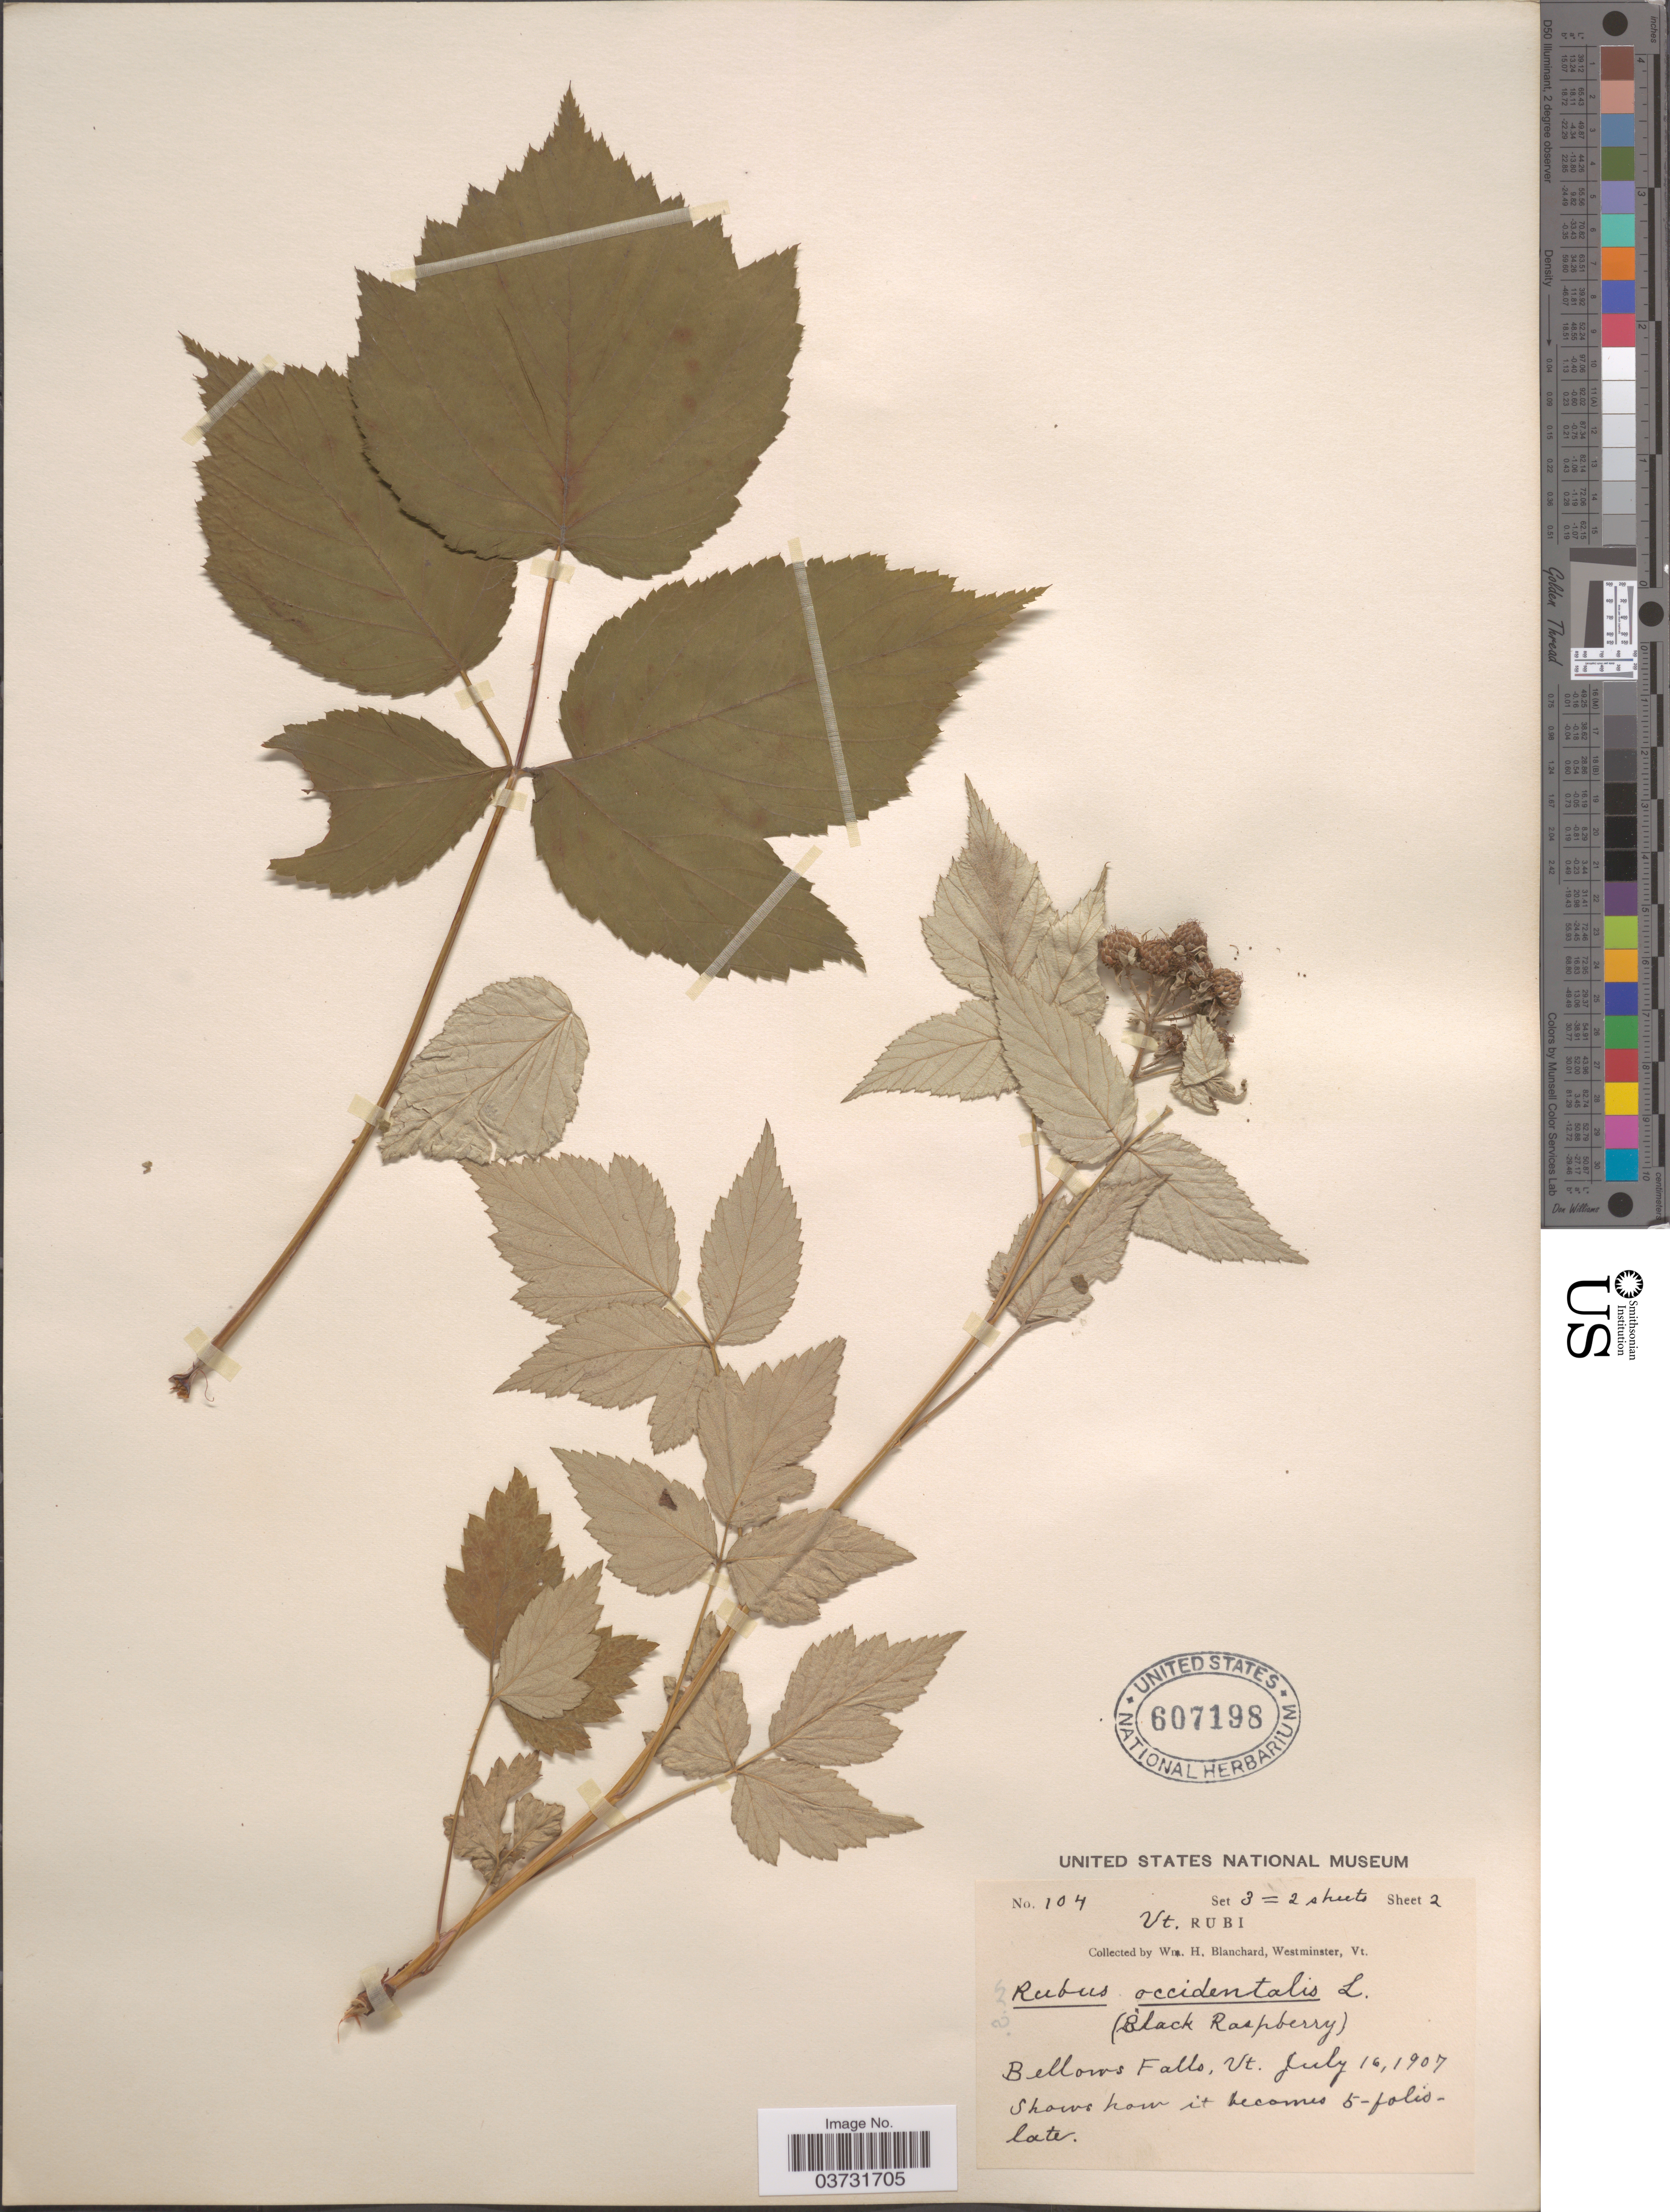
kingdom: Plantae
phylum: Tracheophyta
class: Magnoliopsida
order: Rosales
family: Rosaceae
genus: Rubus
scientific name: Rubus occidentalis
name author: L.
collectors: W. H. Blanchard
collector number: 104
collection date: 1907-07-16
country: United States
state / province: Vermont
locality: Vt. Rubi. Bellows Falls.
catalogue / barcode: US 607198